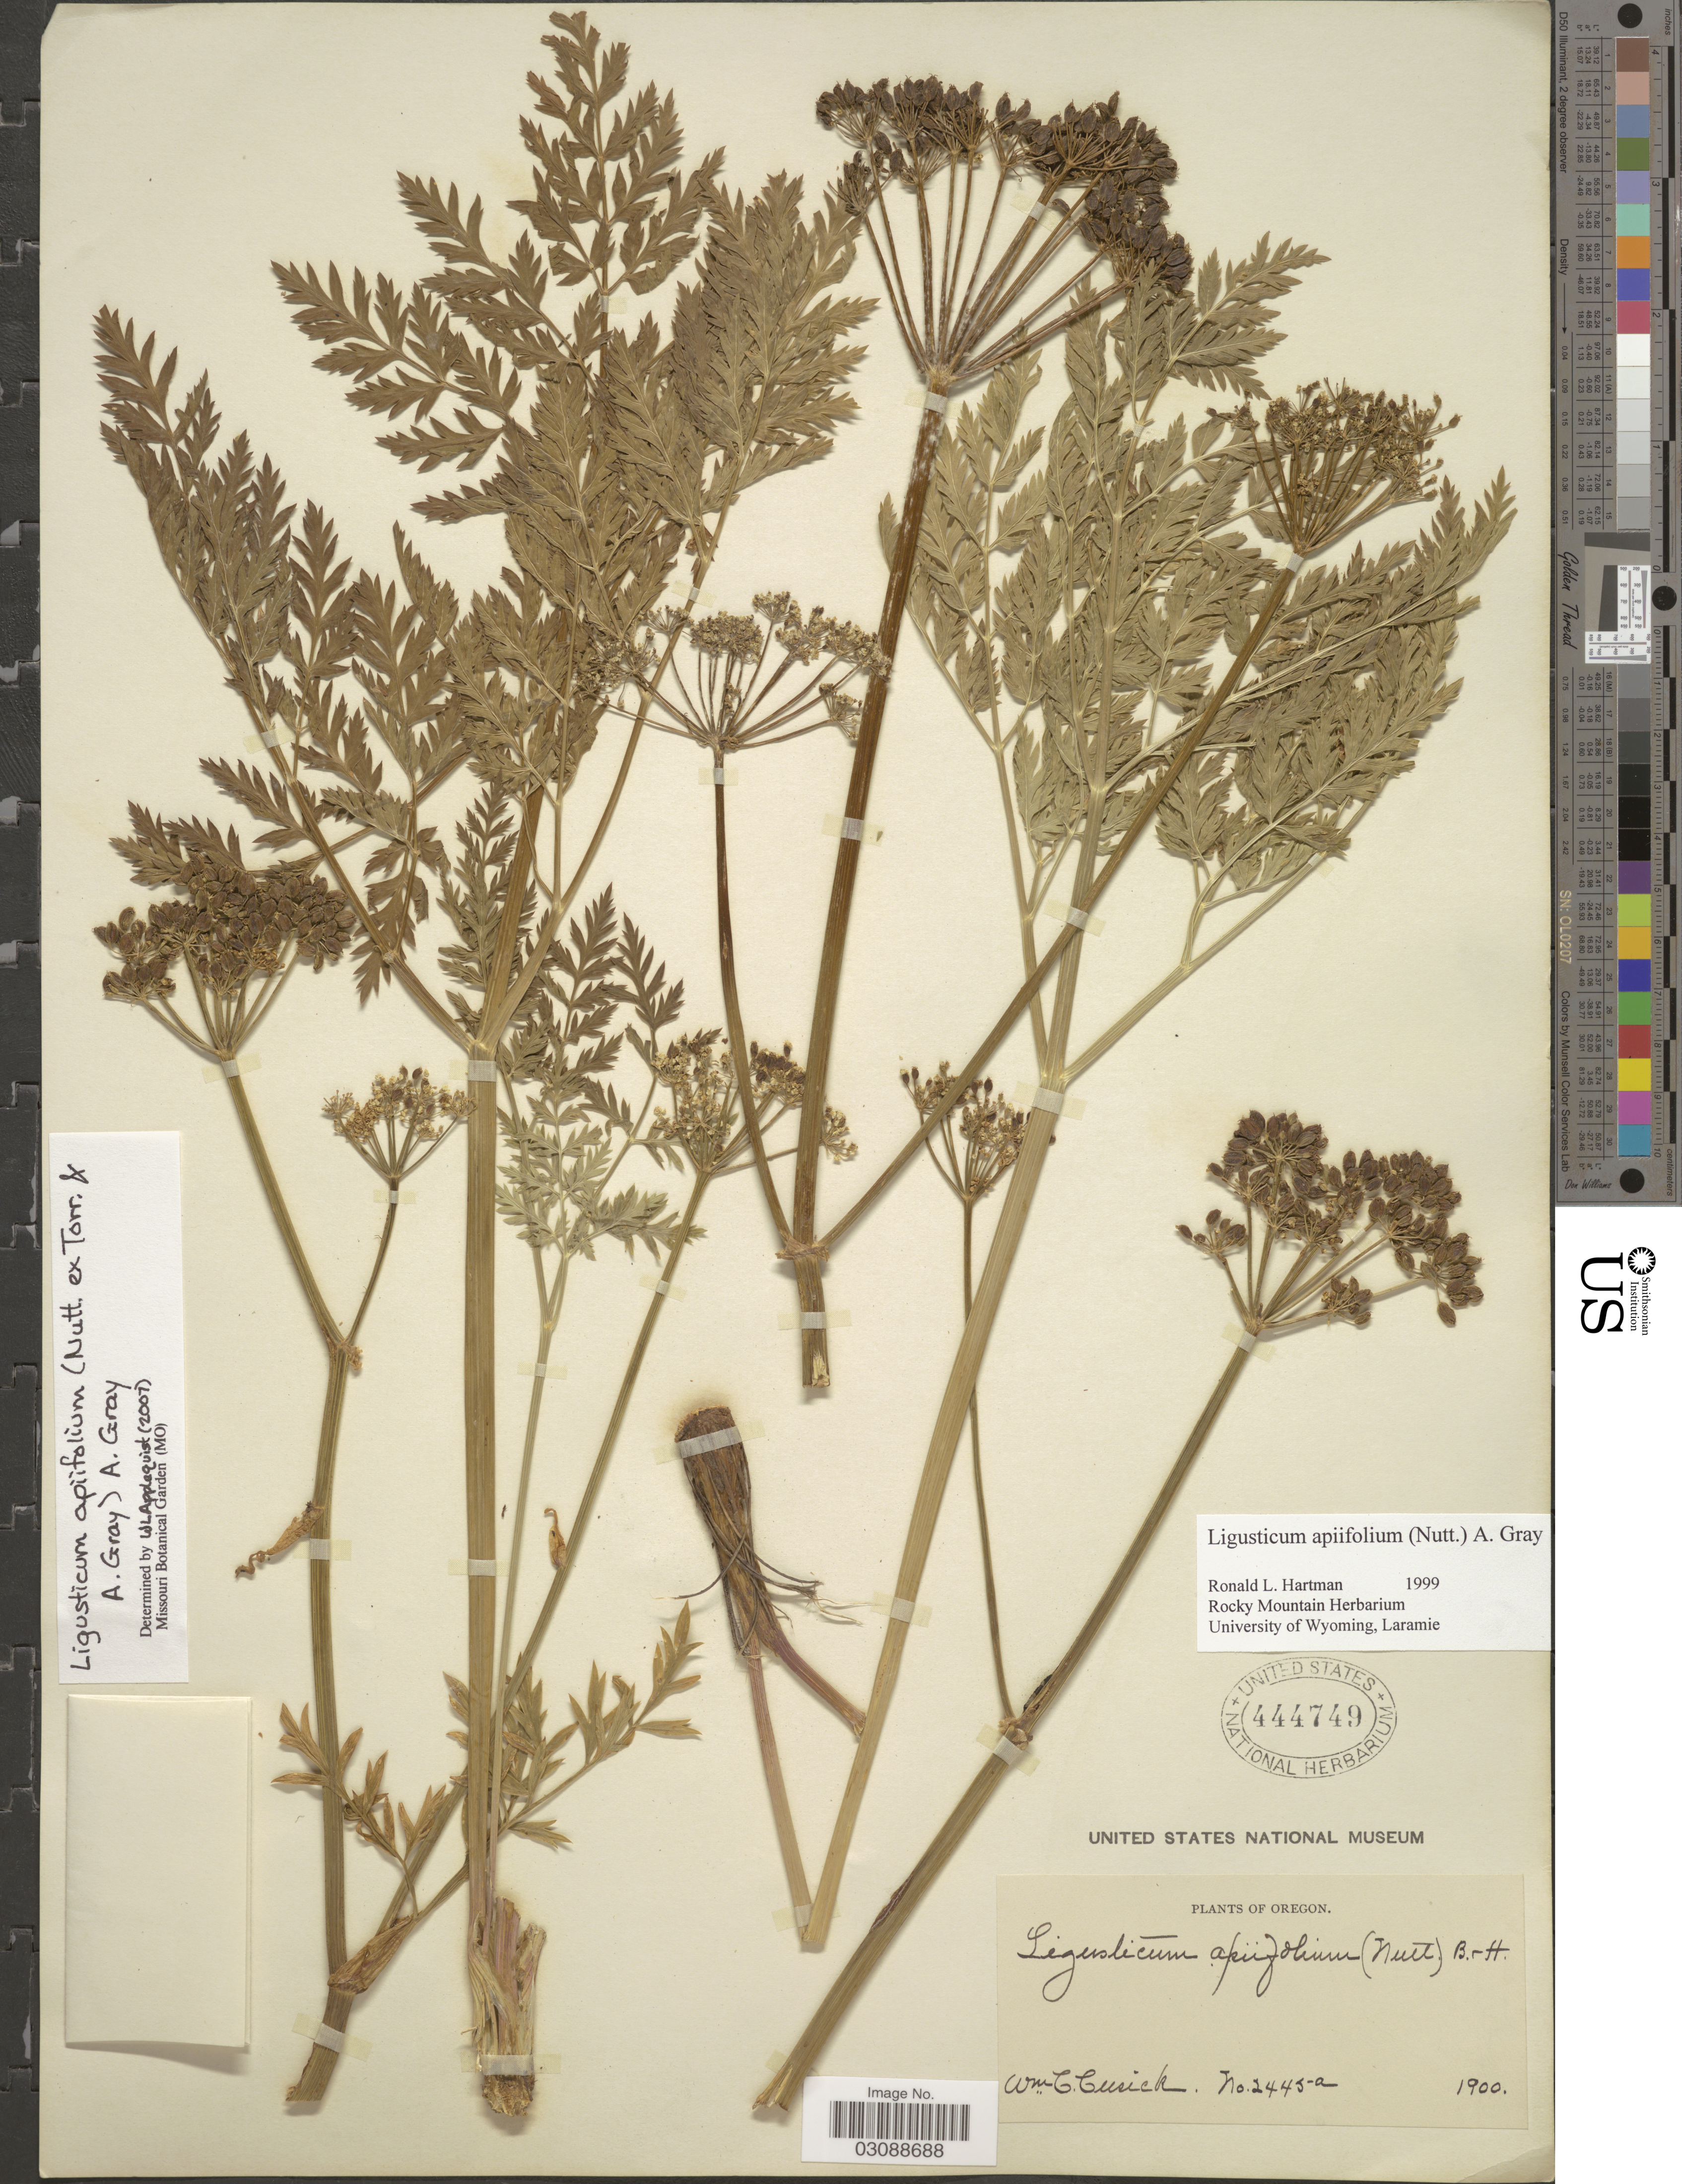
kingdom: Plantae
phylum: Tracheophyta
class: Magnoliopsida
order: Apiales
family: Apiaceae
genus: Ligusticum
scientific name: Ligusticum apiifolium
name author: (Nutt. ex Torr. & A. Gray) A. Gray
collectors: W. C. Cusick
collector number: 2445 a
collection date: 1900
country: United States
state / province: Oregon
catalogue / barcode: US 444749